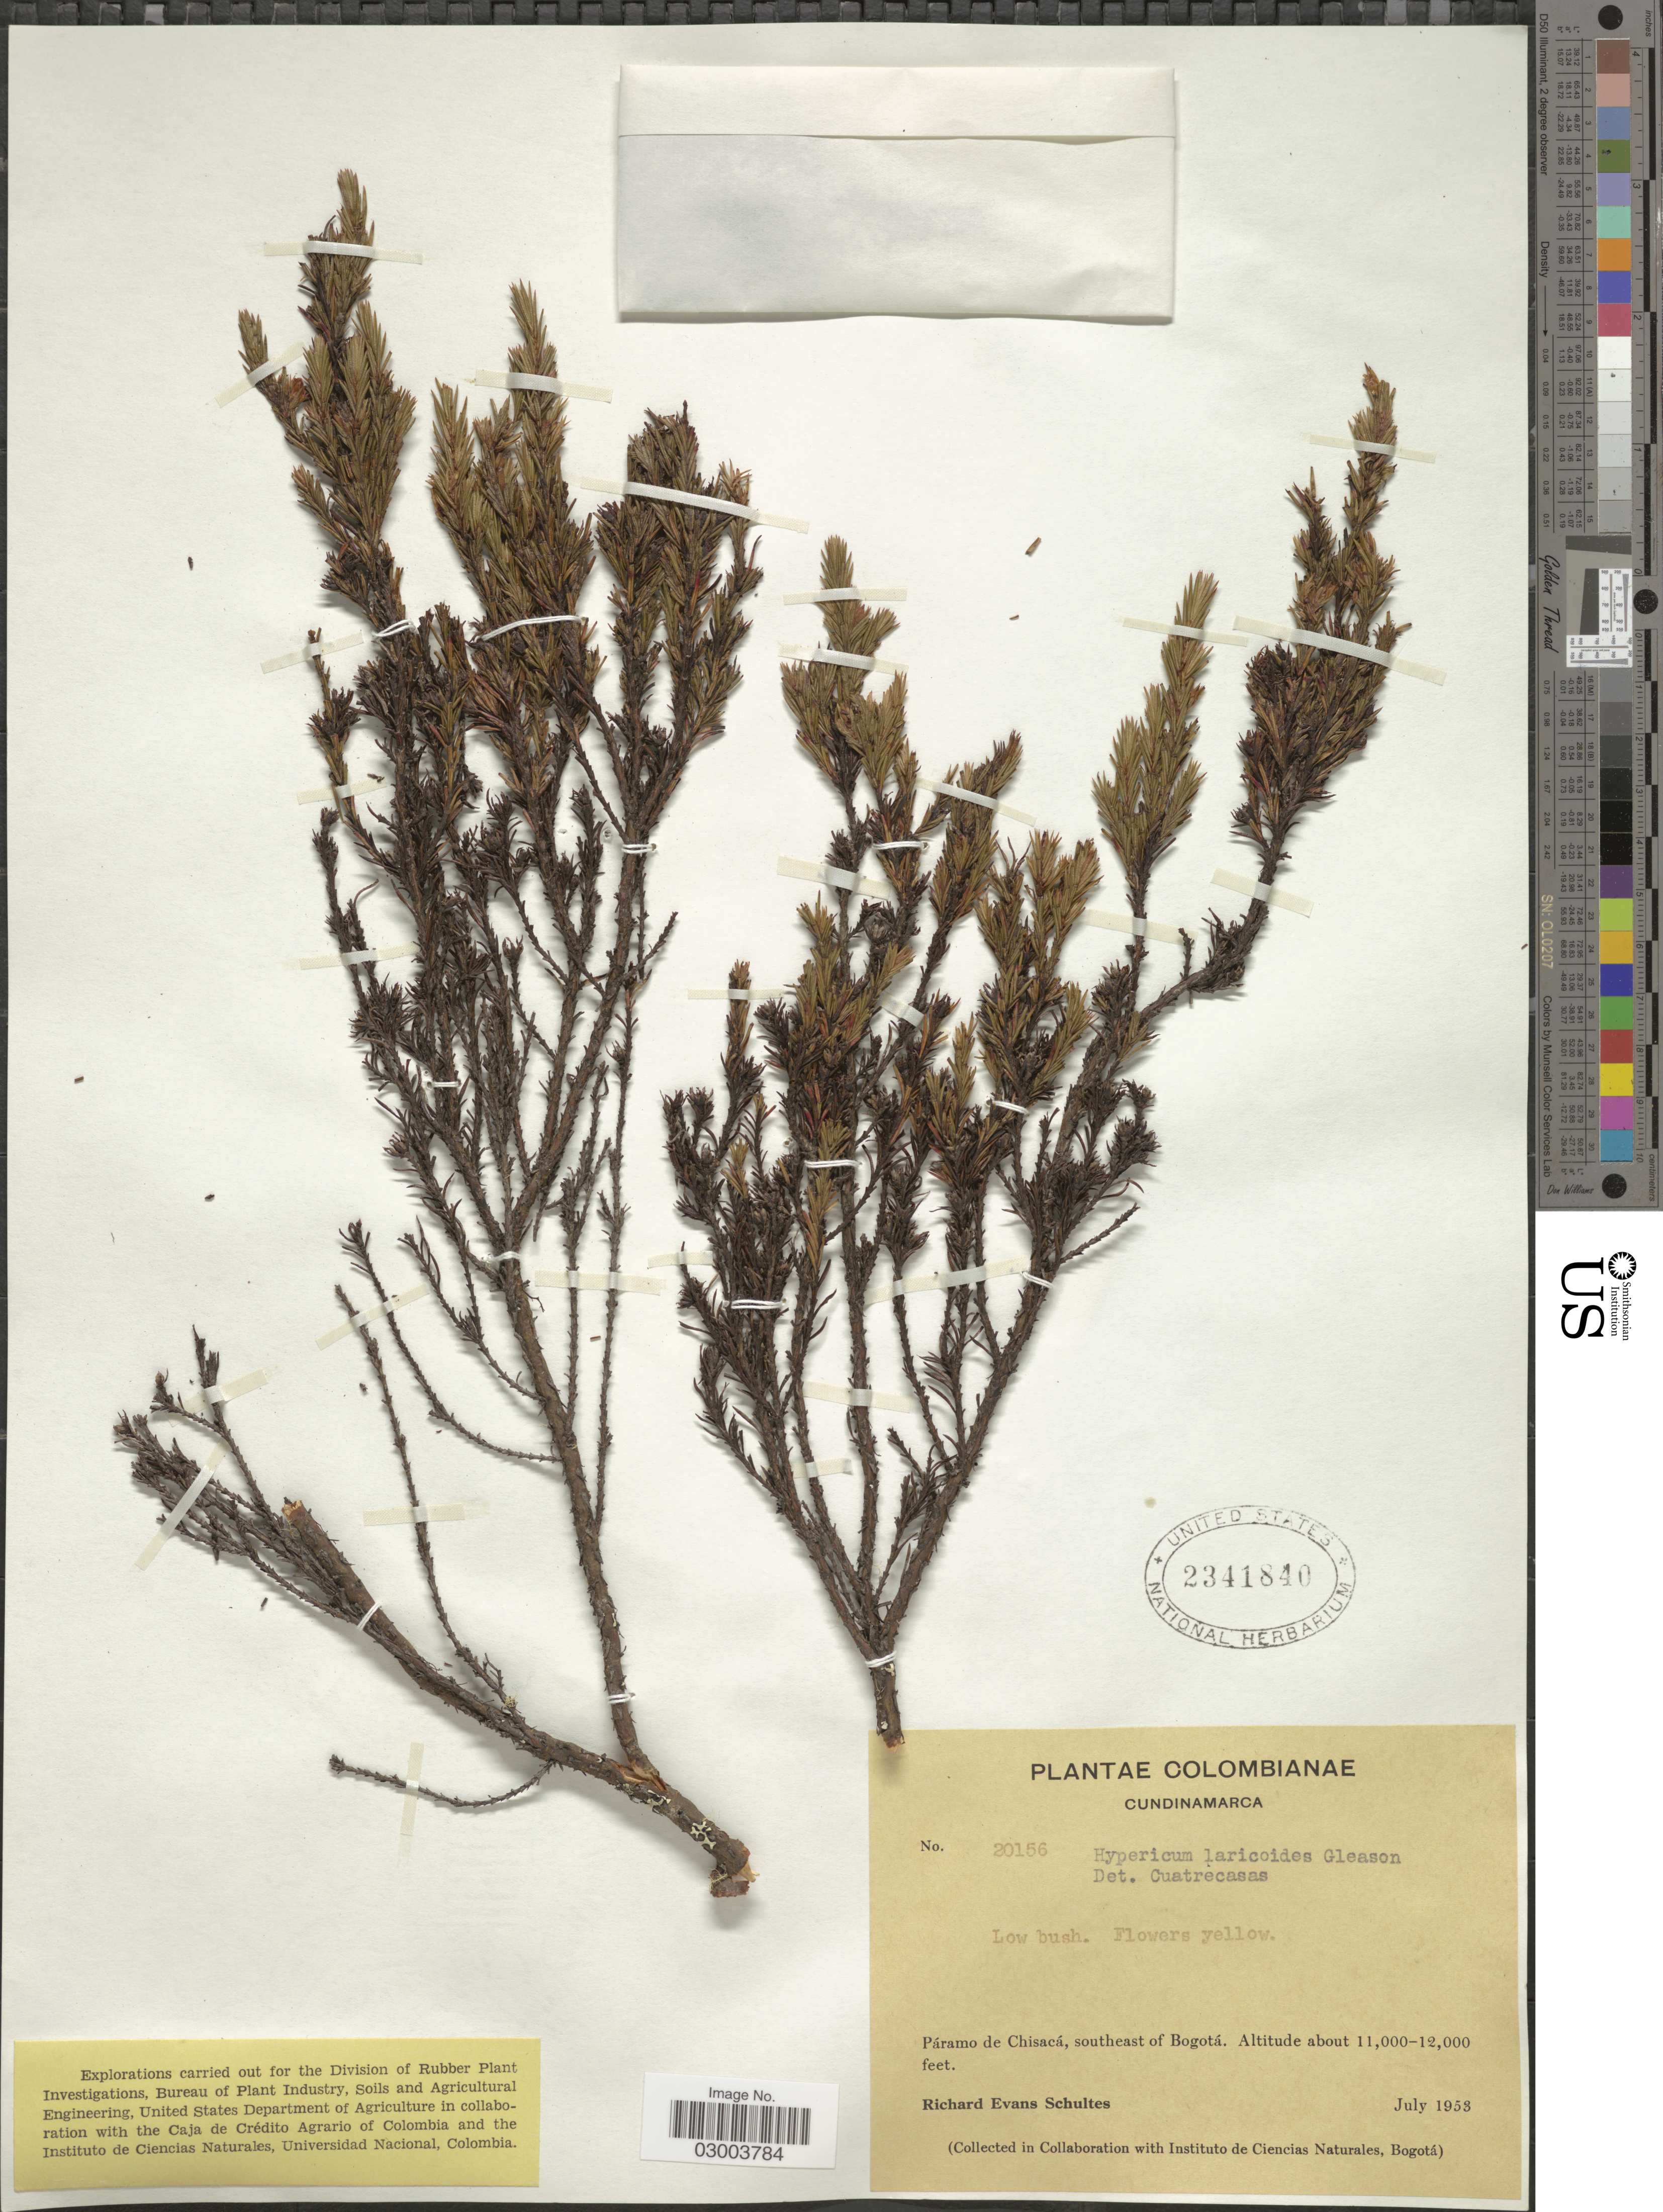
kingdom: Plantae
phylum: Tracheophyta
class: Magnoliopsida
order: Malpighiales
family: Hypericaceae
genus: Hypericum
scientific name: Hypericum laricifolium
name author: Juss.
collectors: R. E. Schultes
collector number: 20156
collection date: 1953-07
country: Colombia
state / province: Cundinamarca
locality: Páramo de Chisacá, southeast of Bogotá.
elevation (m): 3353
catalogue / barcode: US 2341840